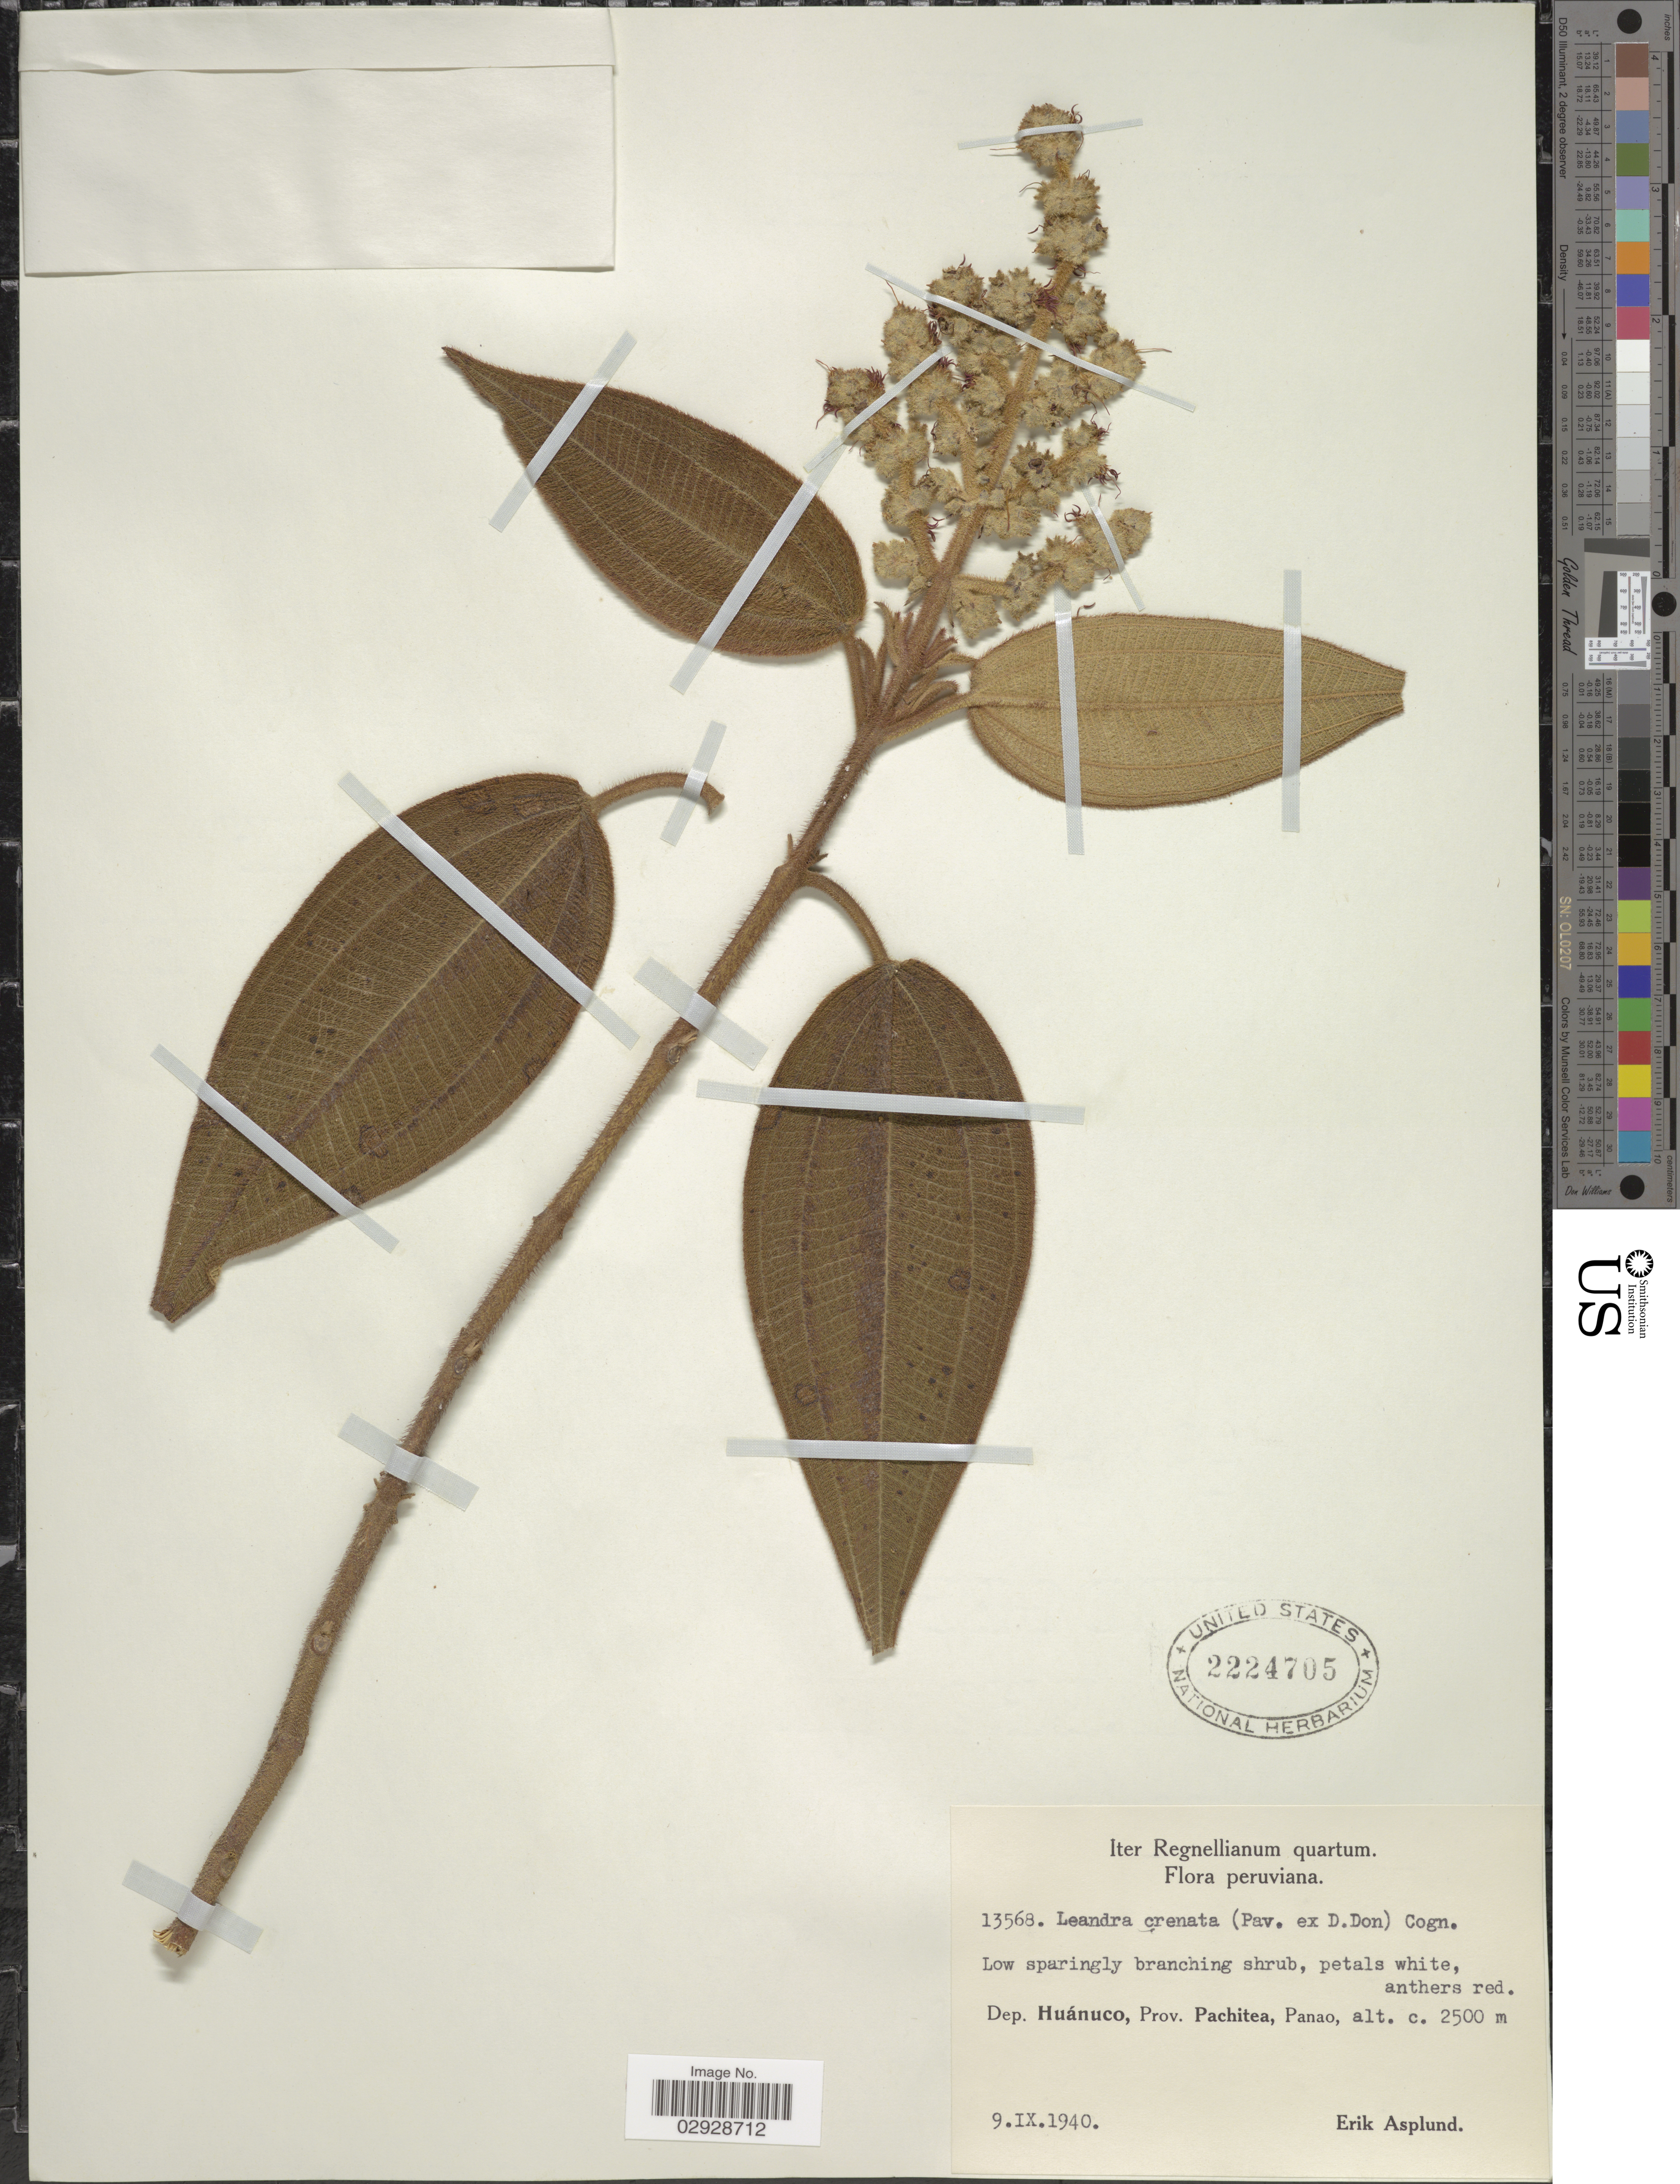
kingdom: Plantae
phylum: Tracheophyta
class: Magnoliopsida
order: Myrtales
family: Melastomataceae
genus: Leandra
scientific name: Leandra crenata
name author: (D. Don) Cogn.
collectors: E. Asplund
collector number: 13568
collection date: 1940-09-09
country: Peru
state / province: Huánuco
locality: Dep. Huánuco, Prov. Pachitea, Panao.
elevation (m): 2500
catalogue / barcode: US 2224705